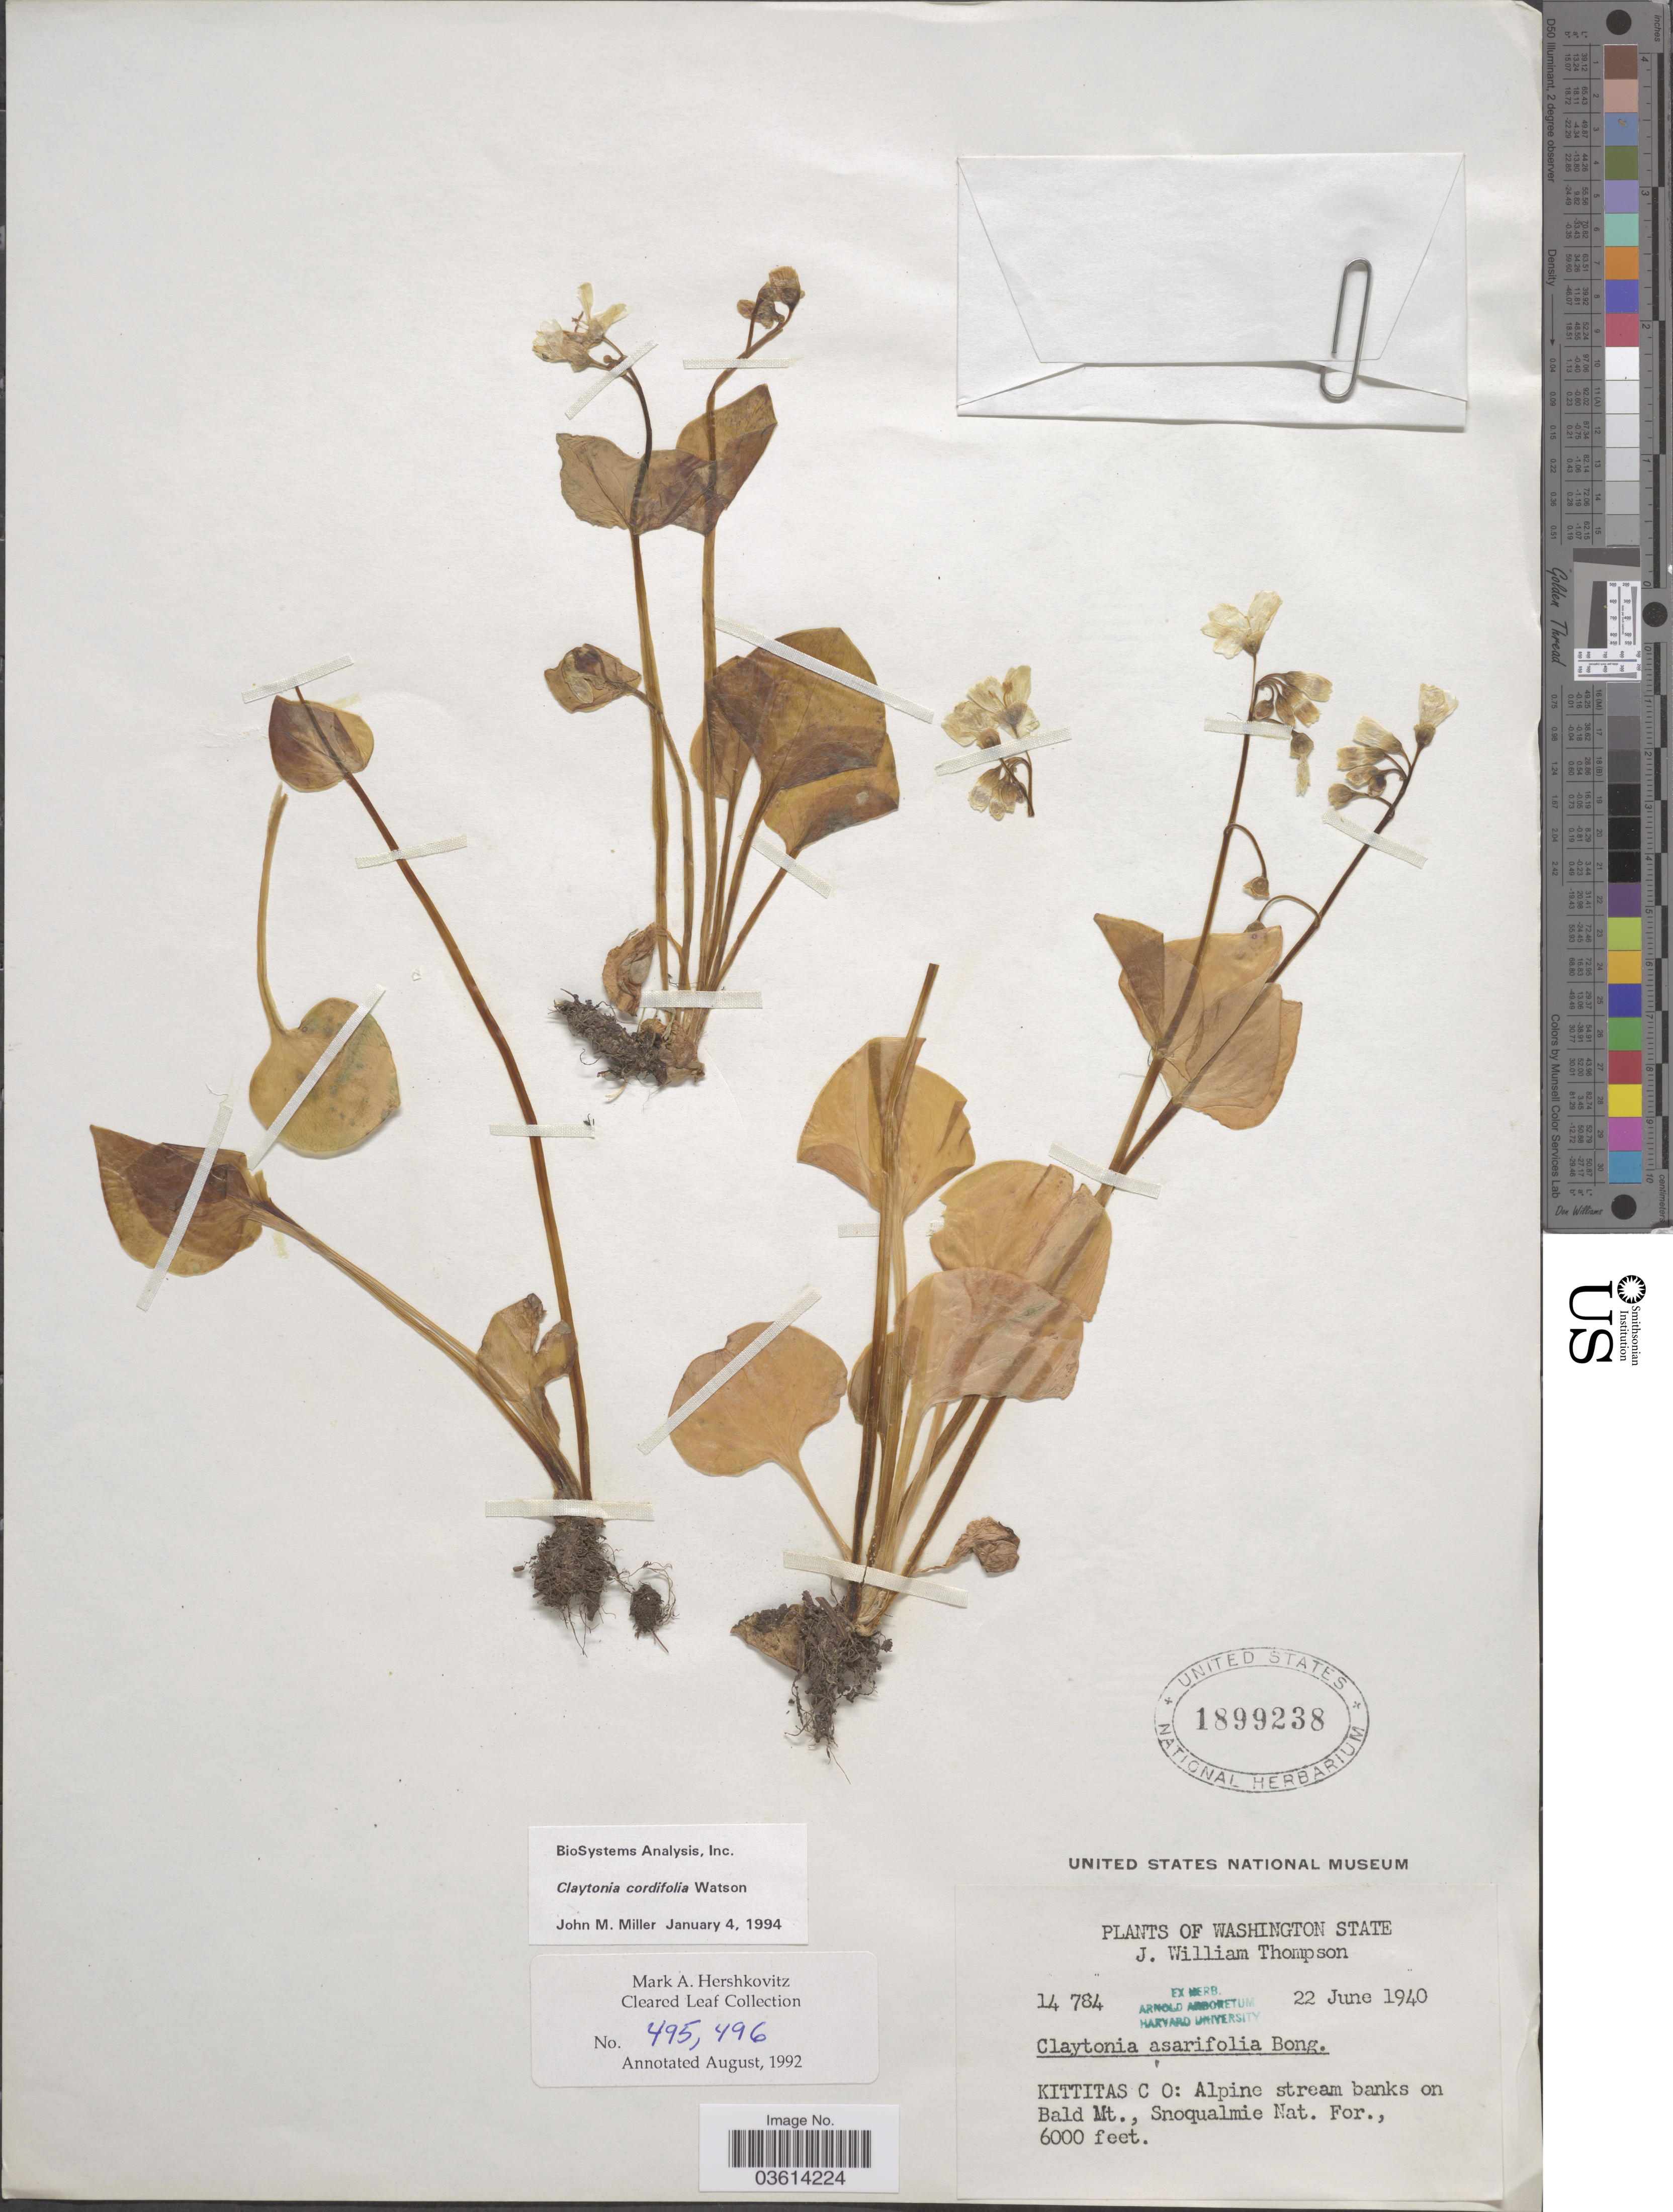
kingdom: Plantae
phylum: Tracheophyta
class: Magnoliopsida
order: Caryophyllales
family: Montiaceae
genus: Claytonia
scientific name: Claytonia cordifolia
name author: S. Watson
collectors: J. W. Thompson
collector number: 14784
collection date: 1940-06-22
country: United States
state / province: Washington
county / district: Kittitas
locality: Kittitas Co: Alpine stream banks on Bald Mt., Snoqualmie Nat. For.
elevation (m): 1829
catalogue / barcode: US 1899238